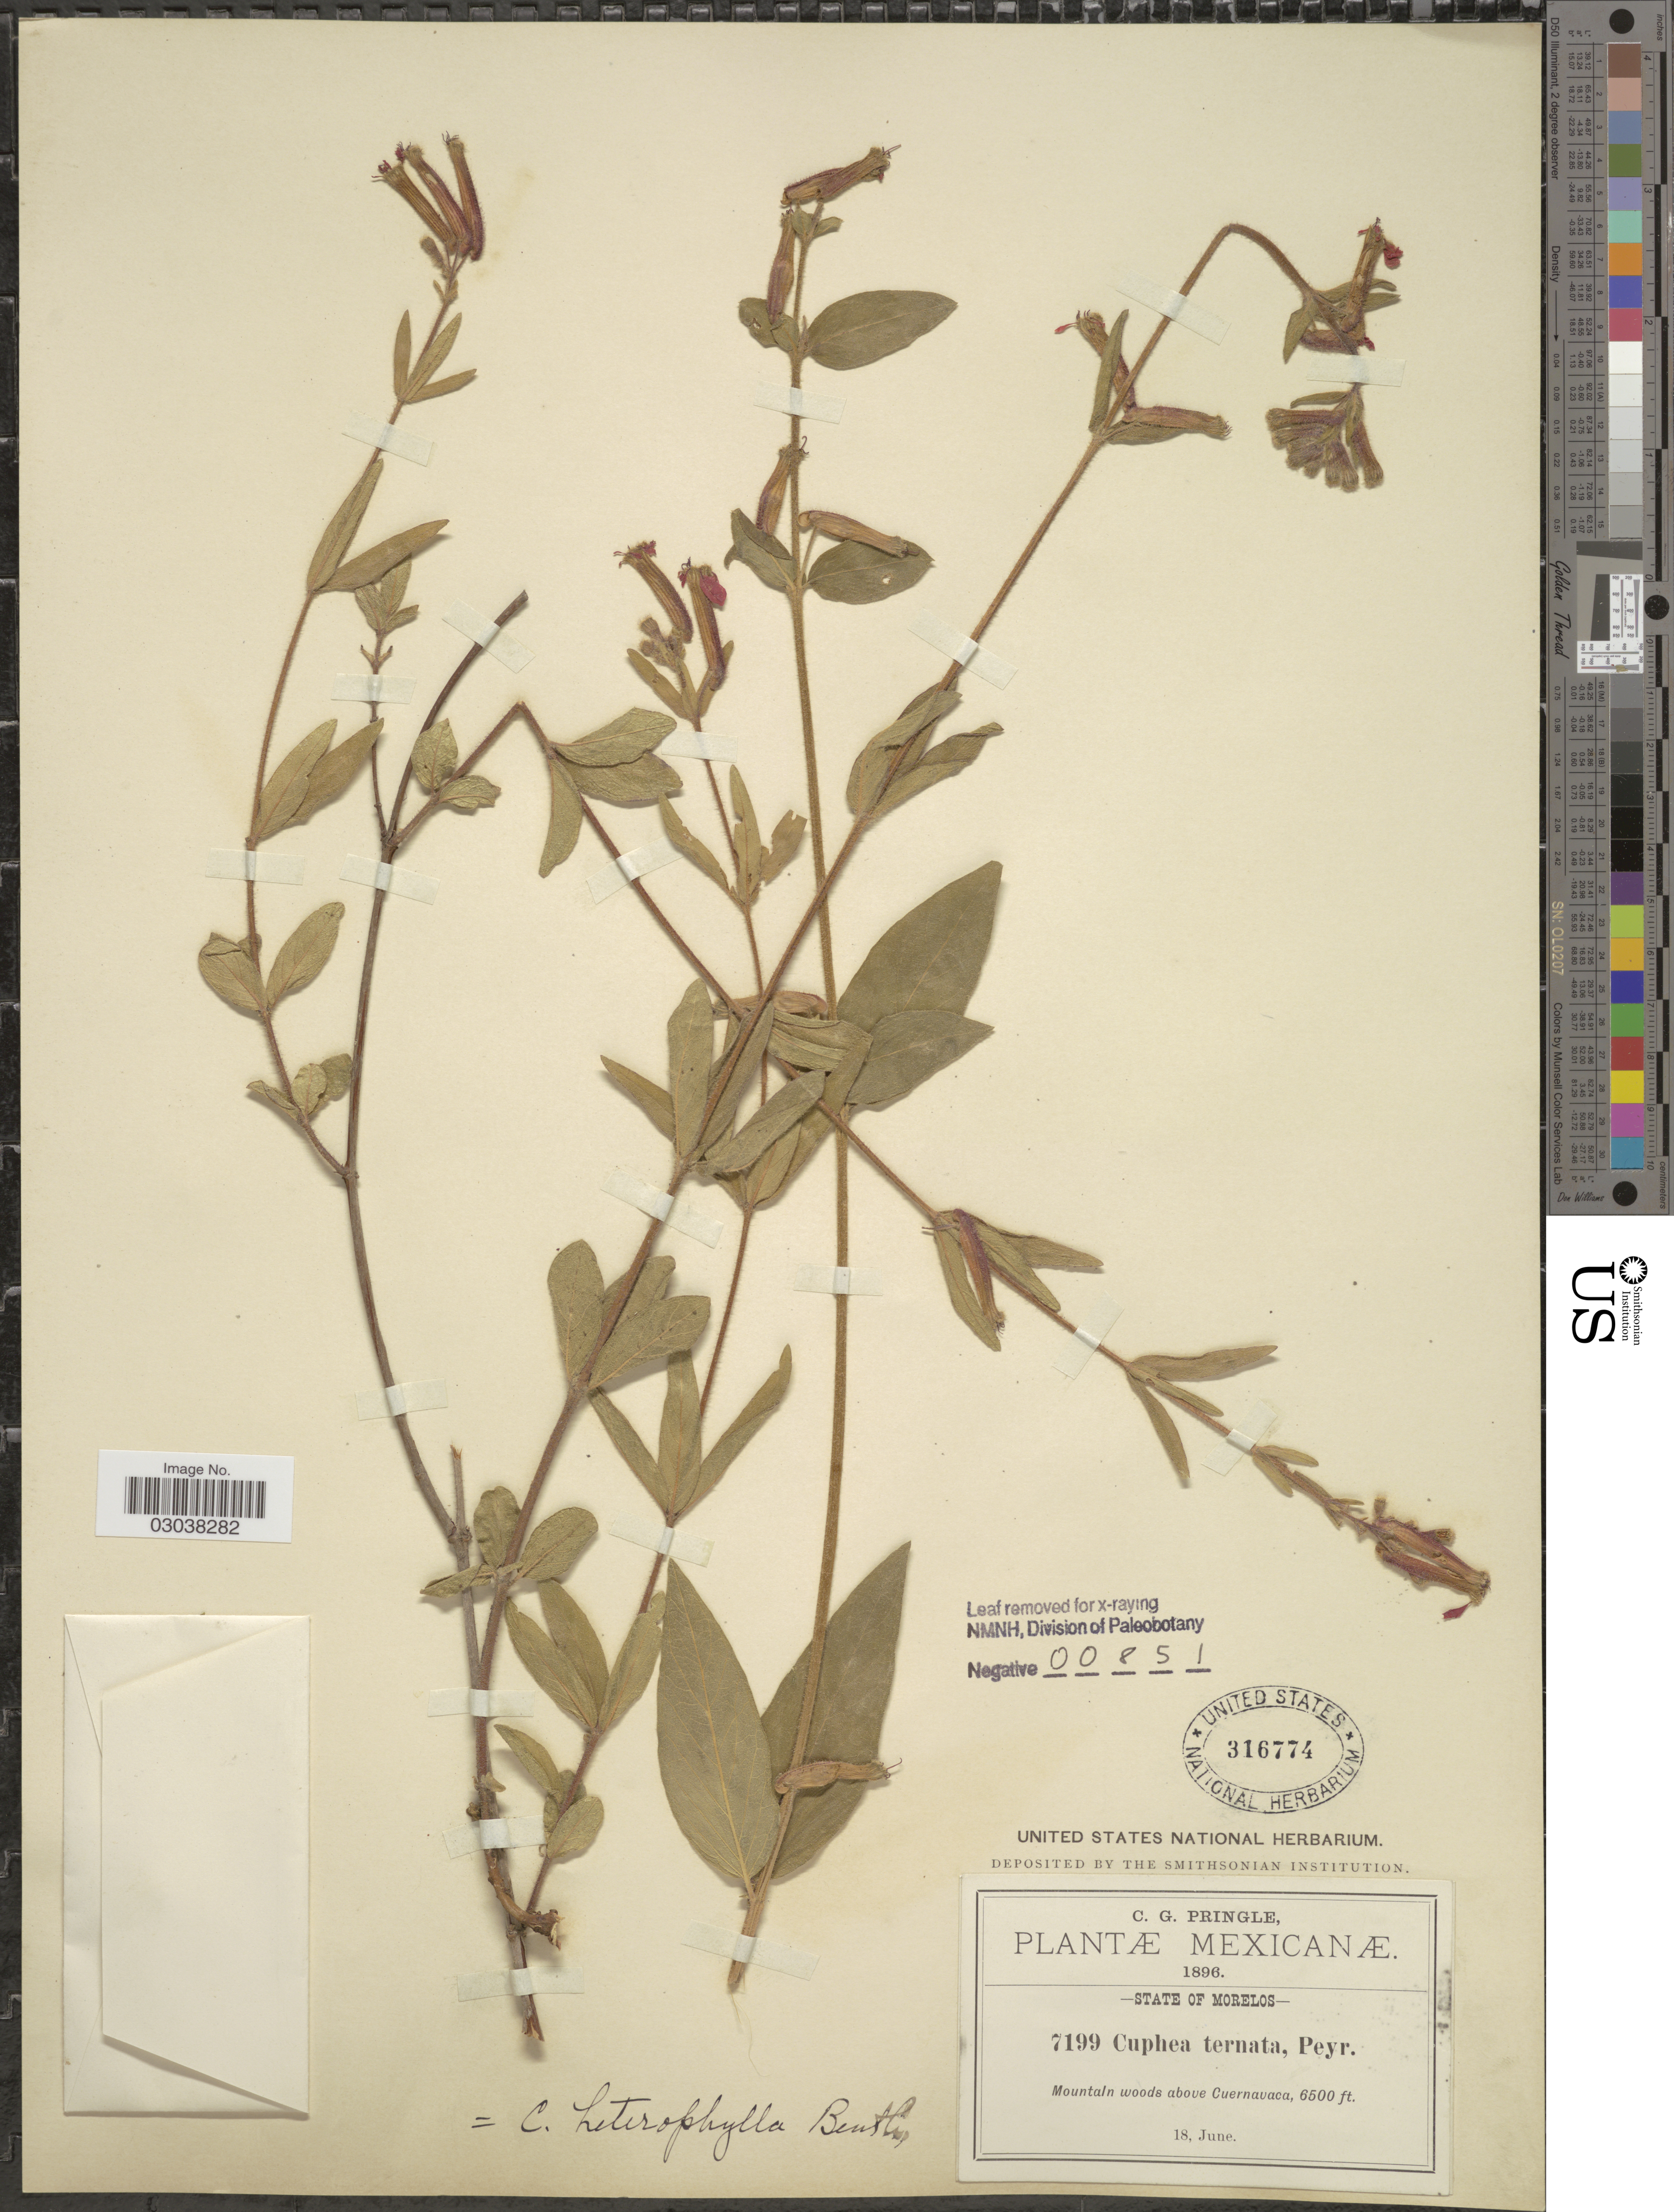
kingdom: Plantae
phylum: Tracheophyta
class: Magnoliopsida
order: Myrtales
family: Lythraceae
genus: Cuphea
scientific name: Cuphea heterophylla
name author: Benth.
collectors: C. G. Pringle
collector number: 7199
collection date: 1896-06-18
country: Mexico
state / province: Morelos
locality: Mountain woods above Cuernavaca.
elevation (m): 1981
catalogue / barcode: US 316774